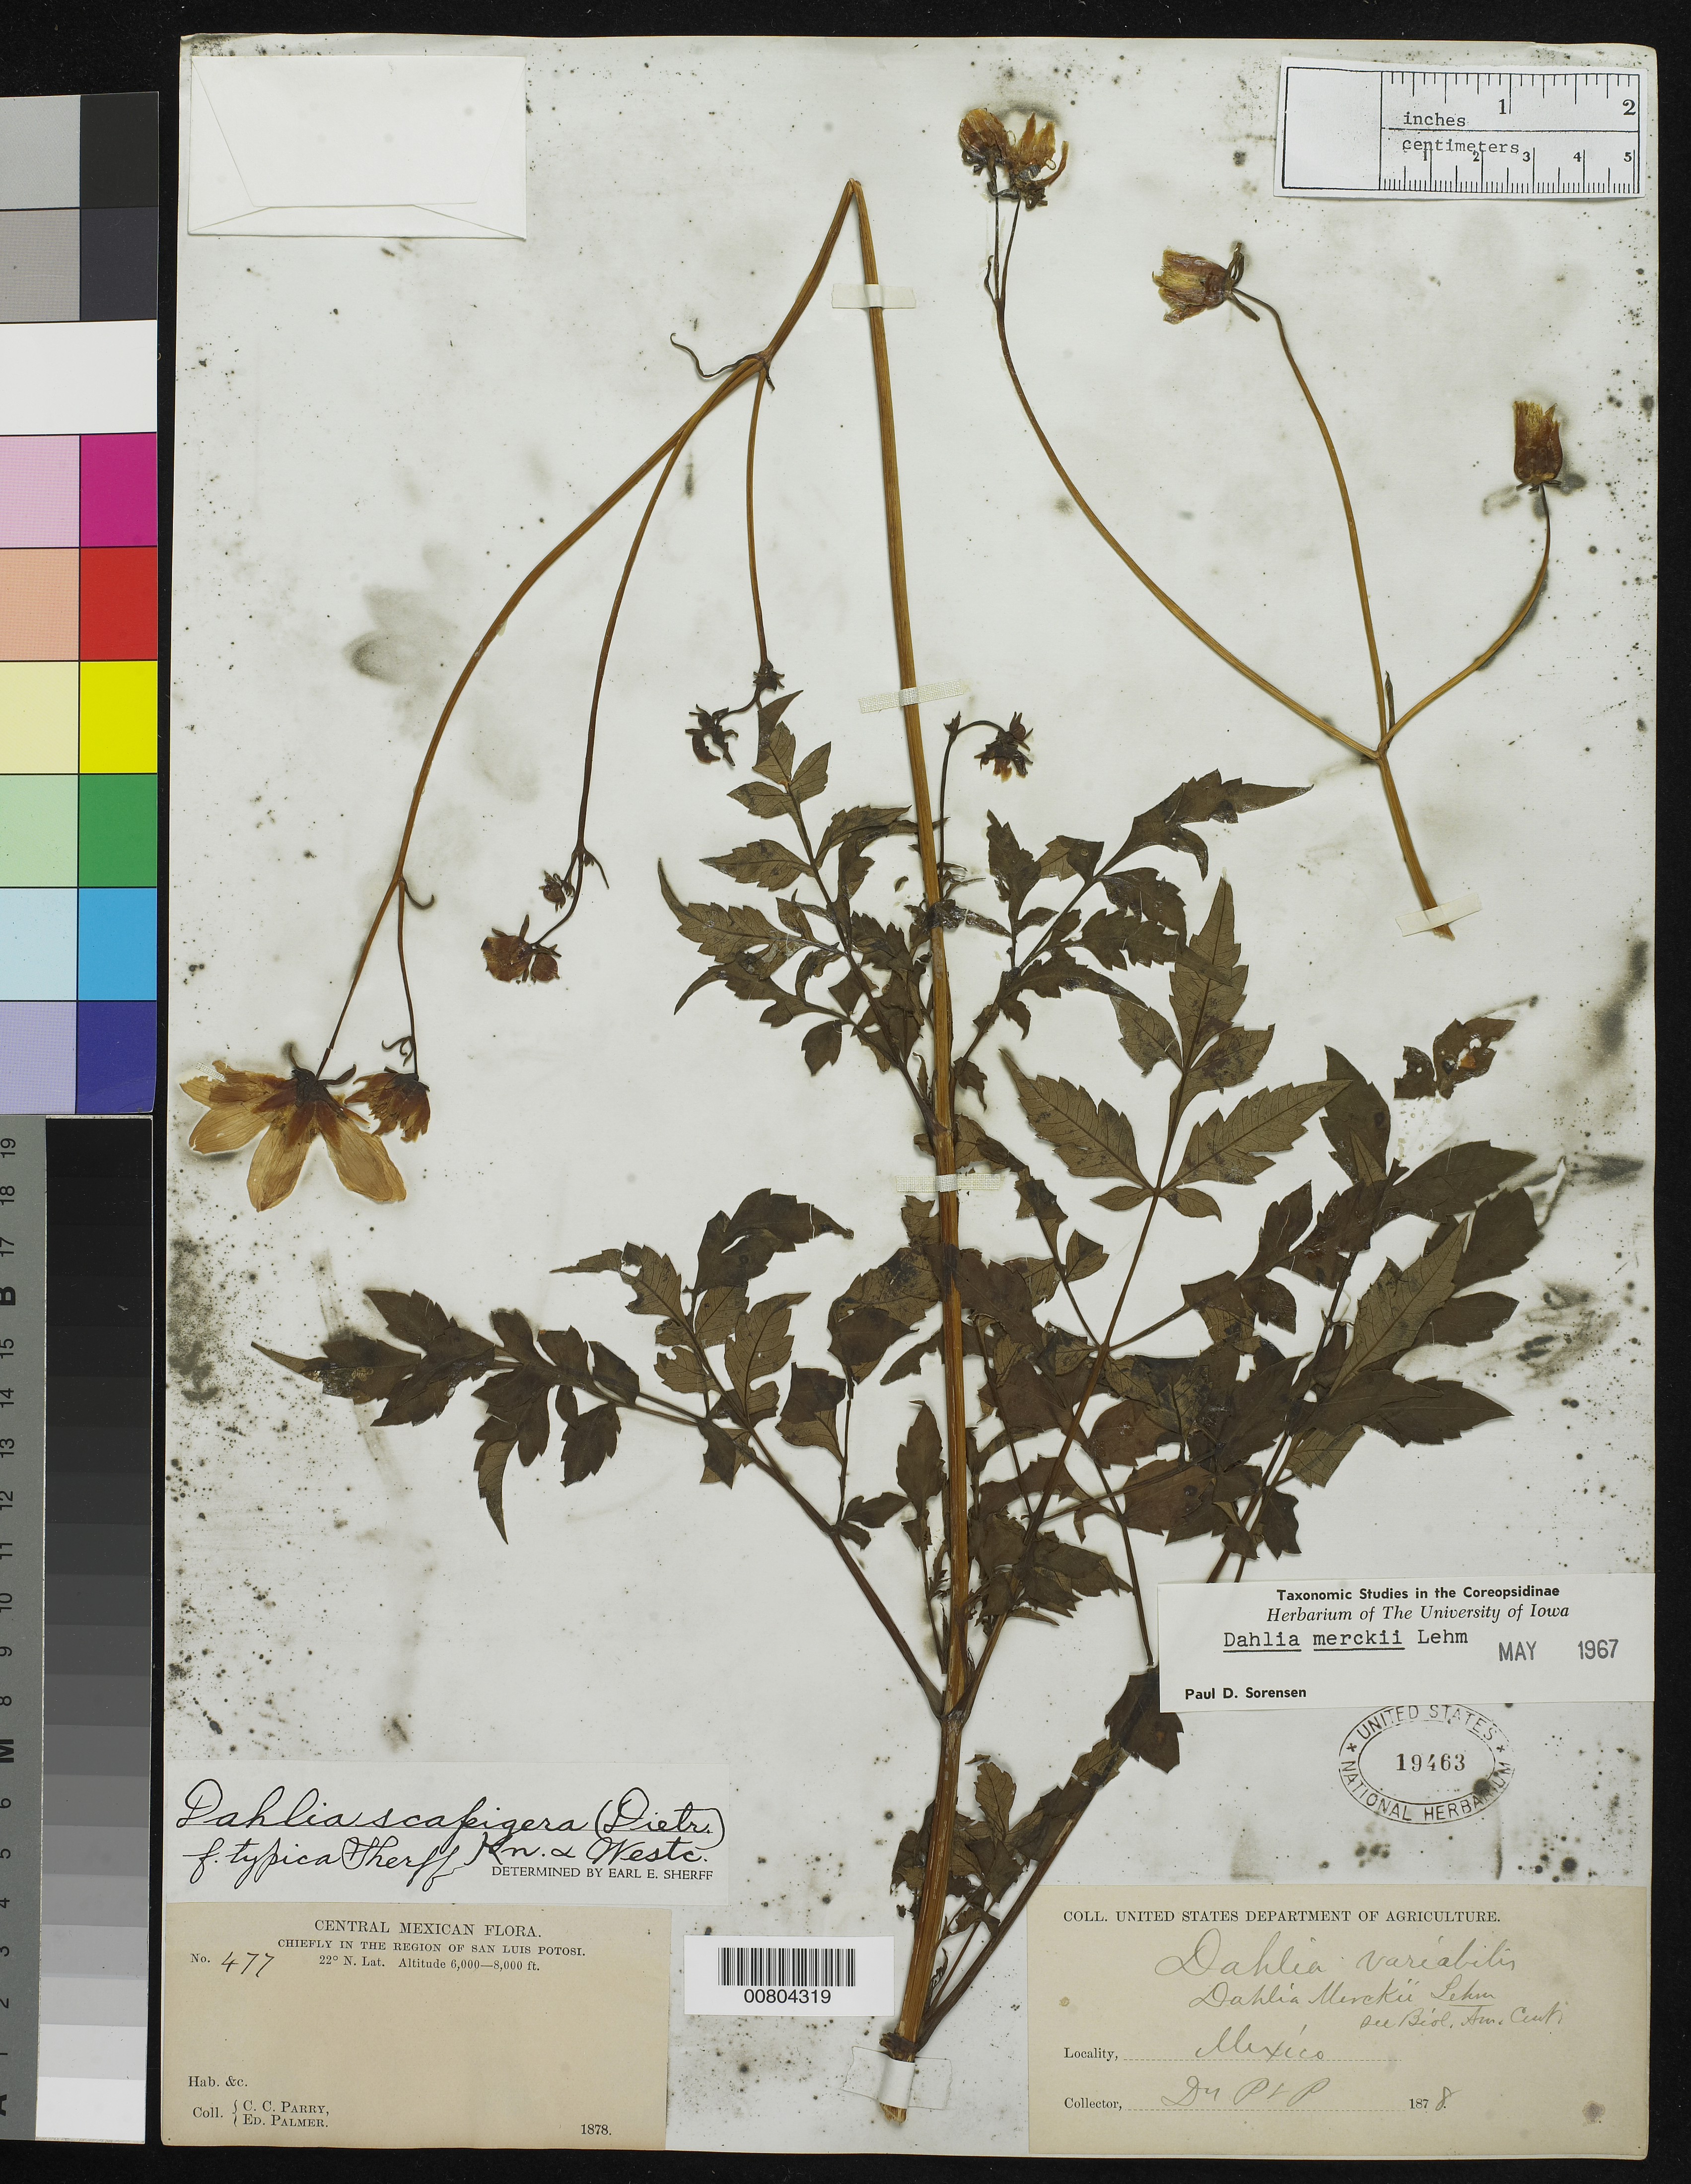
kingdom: Plantae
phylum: Tracheophyta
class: Magnoliopsida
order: Asterales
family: Asteraceae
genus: Dahlia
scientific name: Dahlia merckii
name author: Lehm.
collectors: C. C. Parry & E. Palmer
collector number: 477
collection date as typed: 1878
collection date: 1878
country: Mexico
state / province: San Luis Potosí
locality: Chiefly in the region of San Luis Potosí.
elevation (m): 1829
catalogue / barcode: US 19463